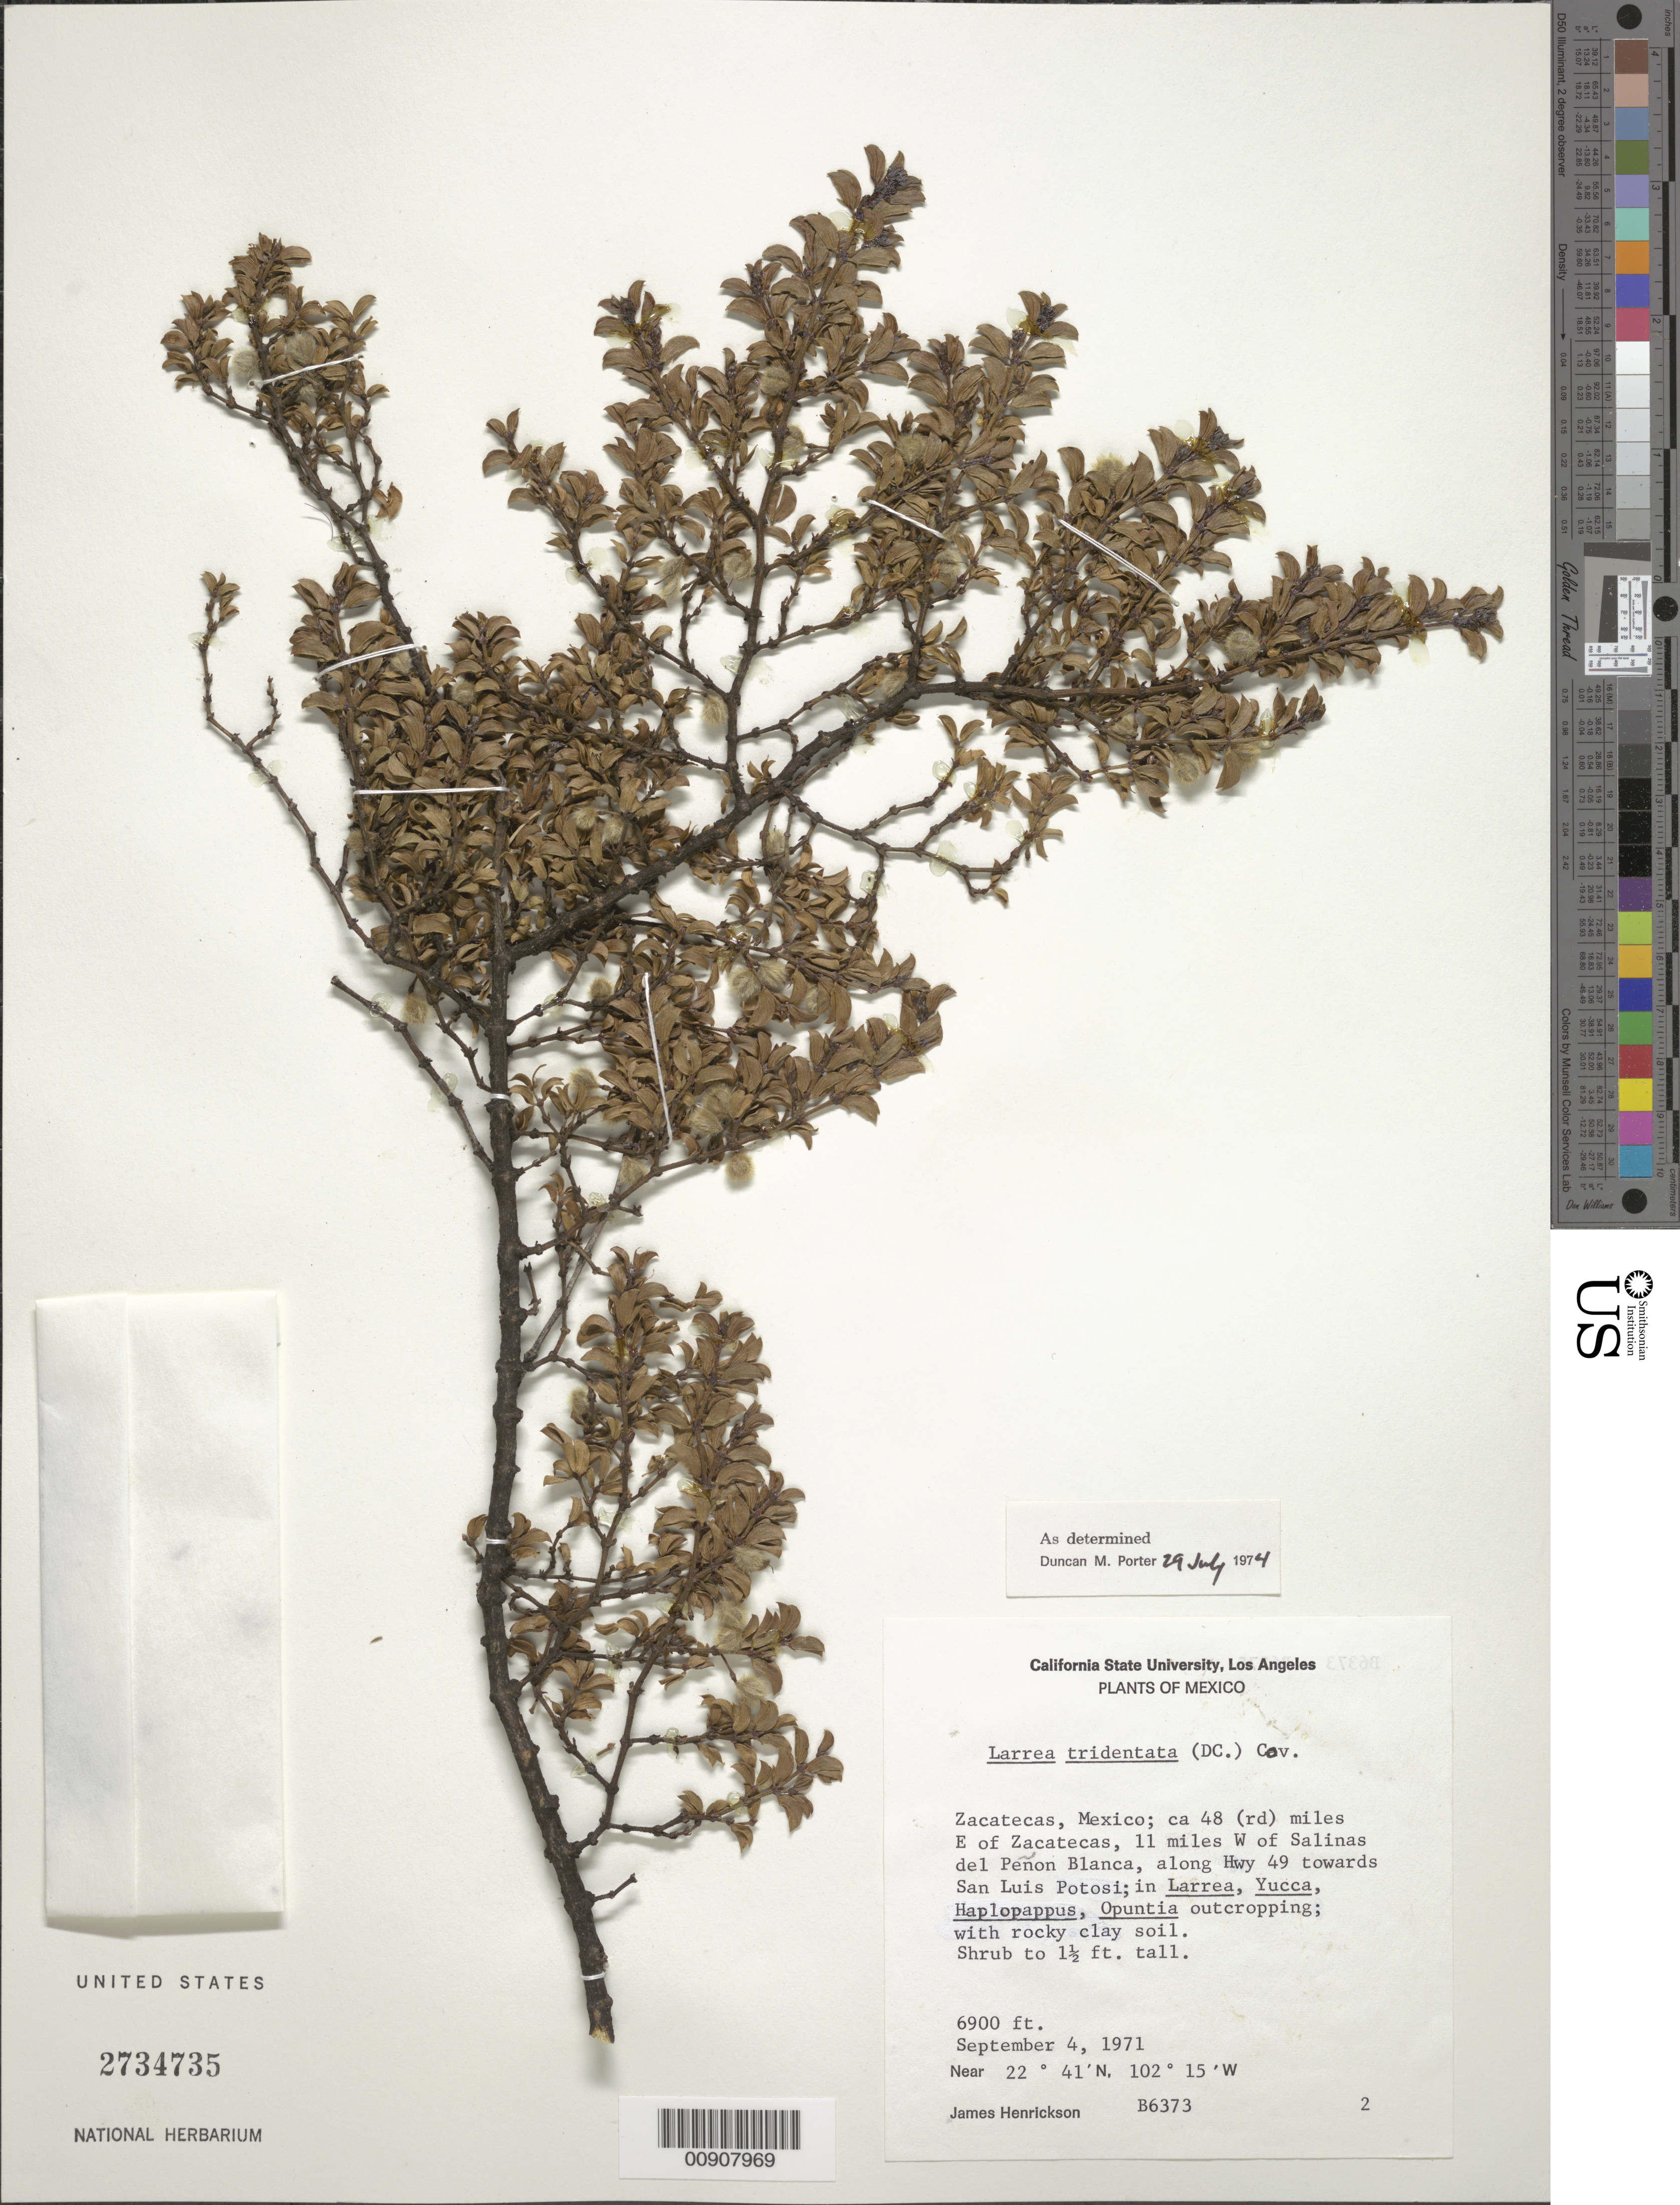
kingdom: Plantae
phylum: Tracheophyta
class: Magnoliopsida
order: Zygophyllales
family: Zygophyllaceae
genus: Larrea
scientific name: Larrea tridentata var. tridentata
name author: (Sessé & Moc. ex DC.) Coville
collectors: J. Henrickson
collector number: B6373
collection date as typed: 04 Sep 1971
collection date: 1971-09-04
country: Mexico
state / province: Zacatecas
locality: Zacatecas: ca. 48 (rd) miles E of Zacatecas, 11 miles W of Salinas del Peñon Blanca, along Hwy 49 towards San Luis Potosí.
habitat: In Larrea, Yucca, Haplopappus, Opuntia outcropping; with rocky clay soil.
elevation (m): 2103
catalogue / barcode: US 2734735